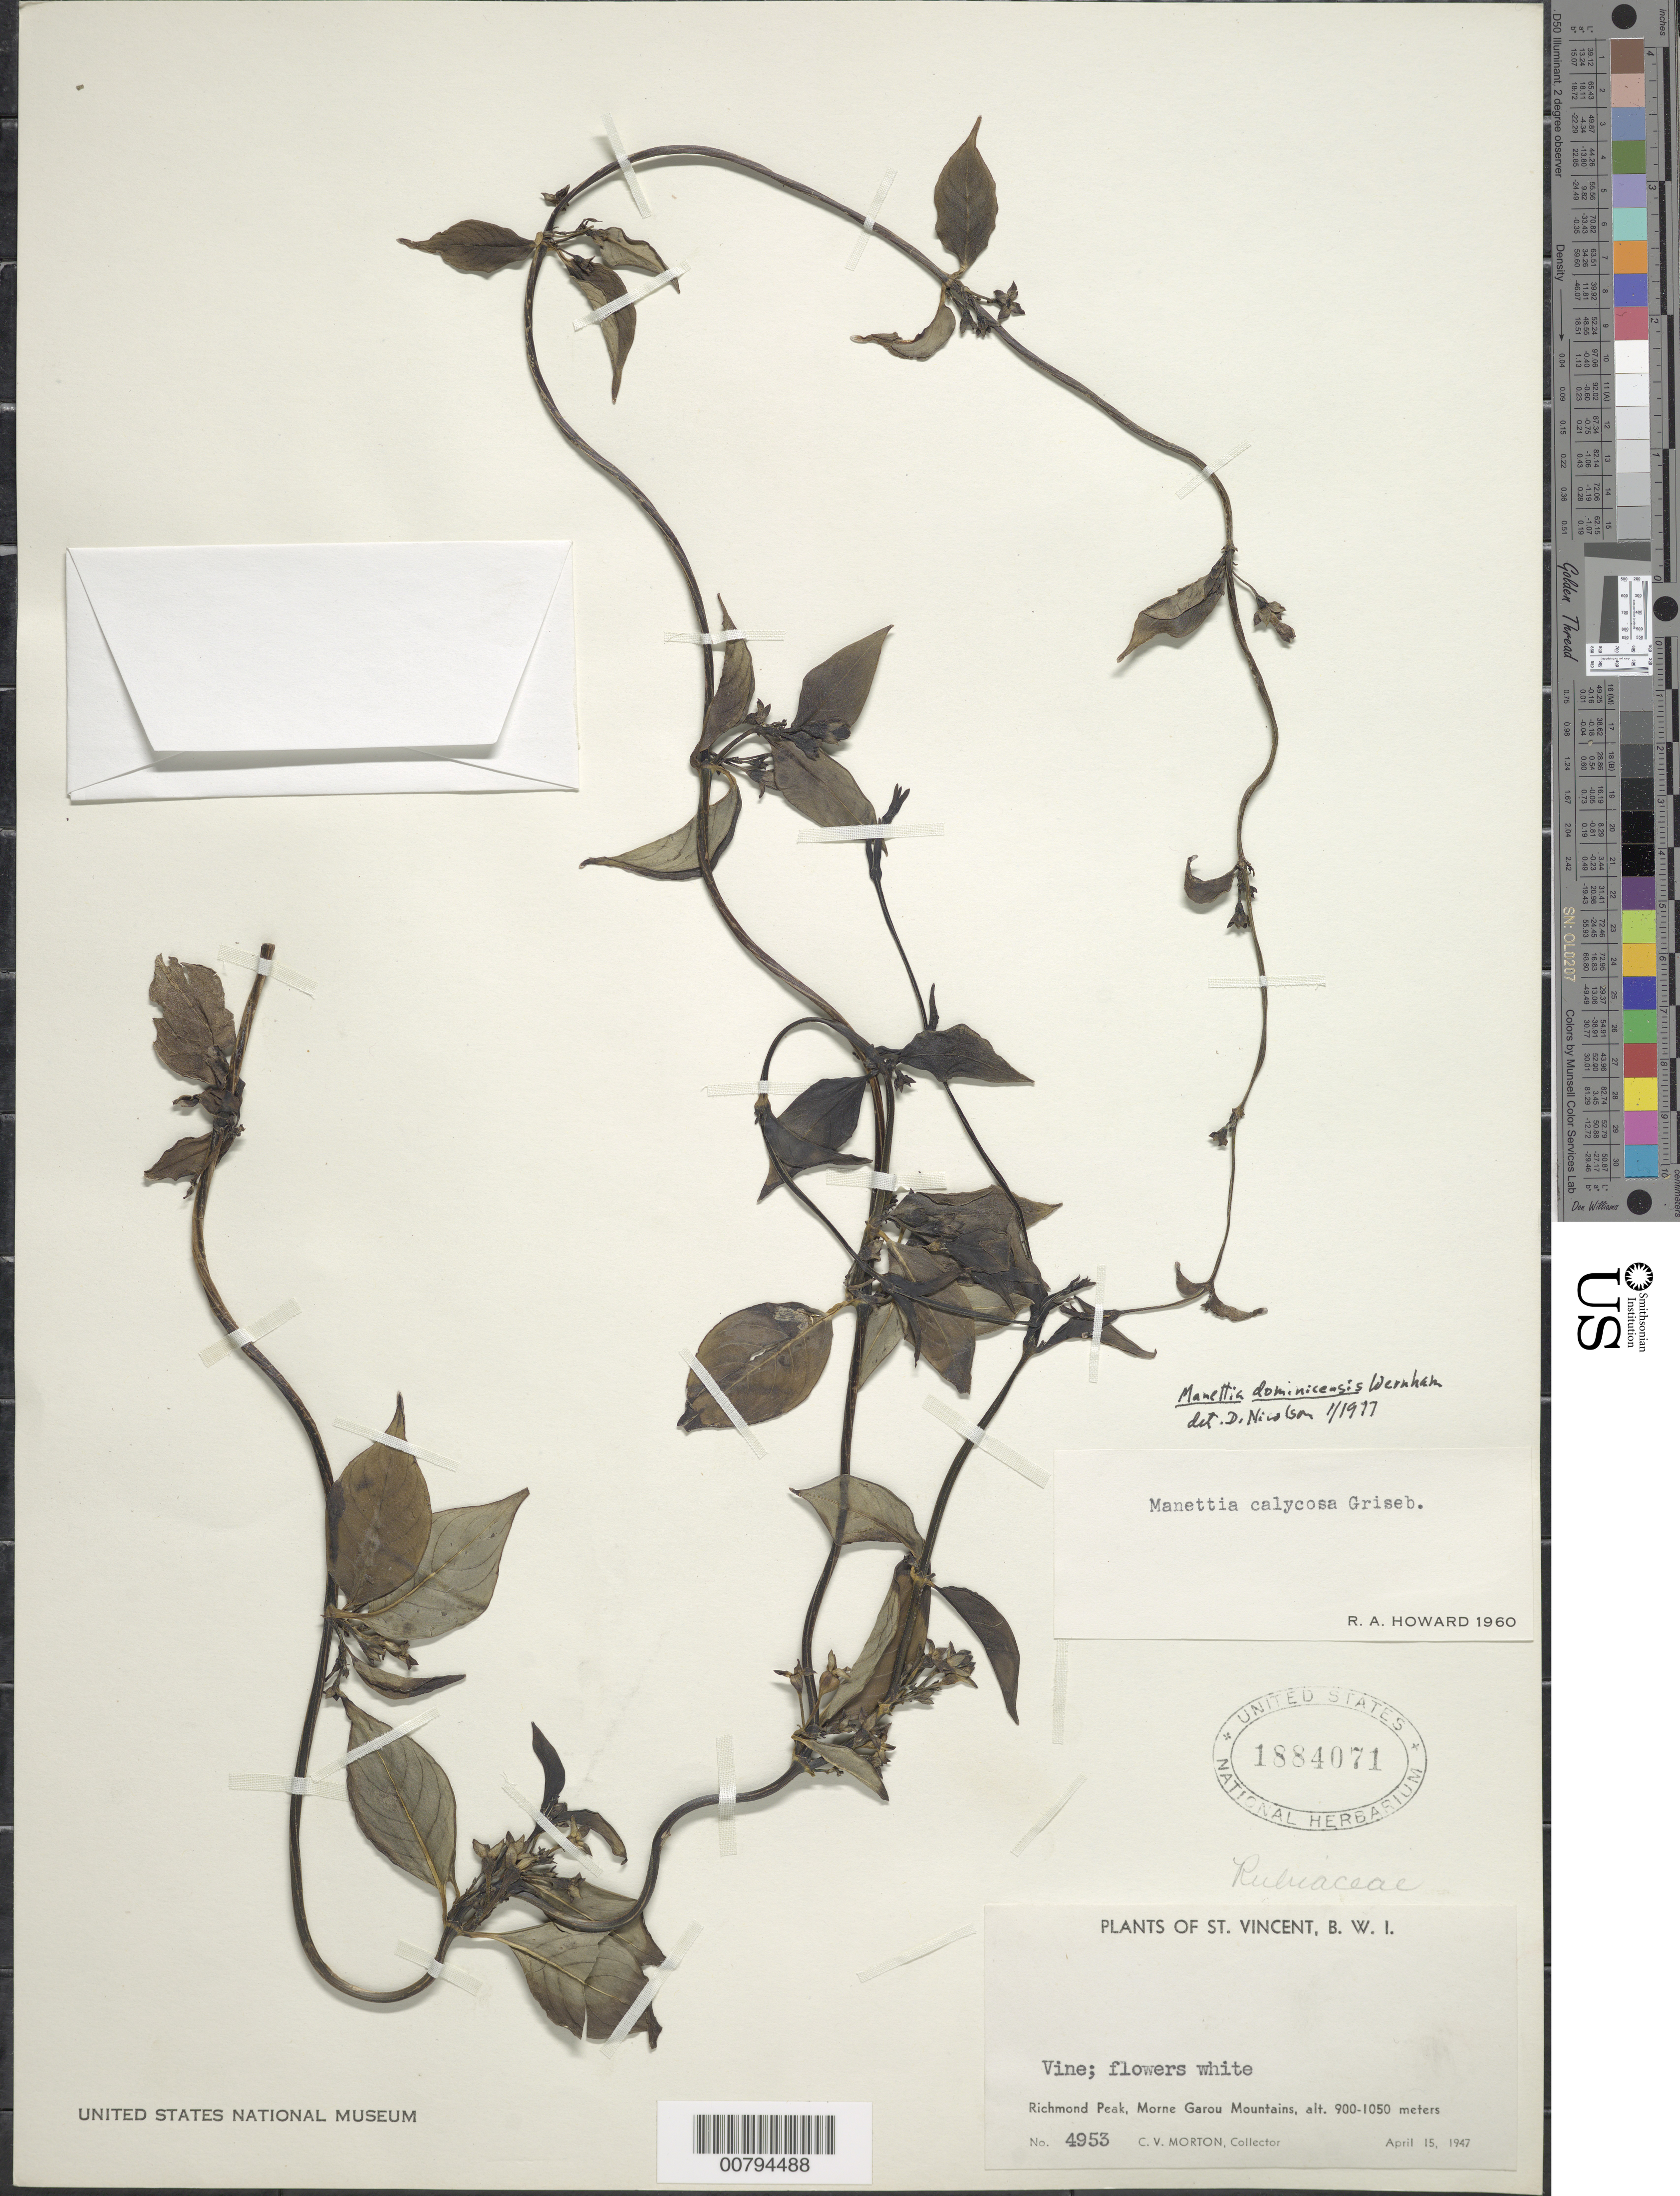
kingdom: Plantae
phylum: Tracheophyta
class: Magnoliopsida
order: Gentianales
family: Rubiaceae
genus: Manettia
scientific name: Manettia dominicensis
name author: Wernham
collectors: C. V. Morton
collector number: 4953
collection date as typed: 15 Apr 1947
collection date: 1947-04-15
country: St. Vincent - Grenadines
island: St. Vincent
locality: Richmond Peak, Morne Garou Mountains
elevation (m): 900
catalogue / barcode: US 1884071